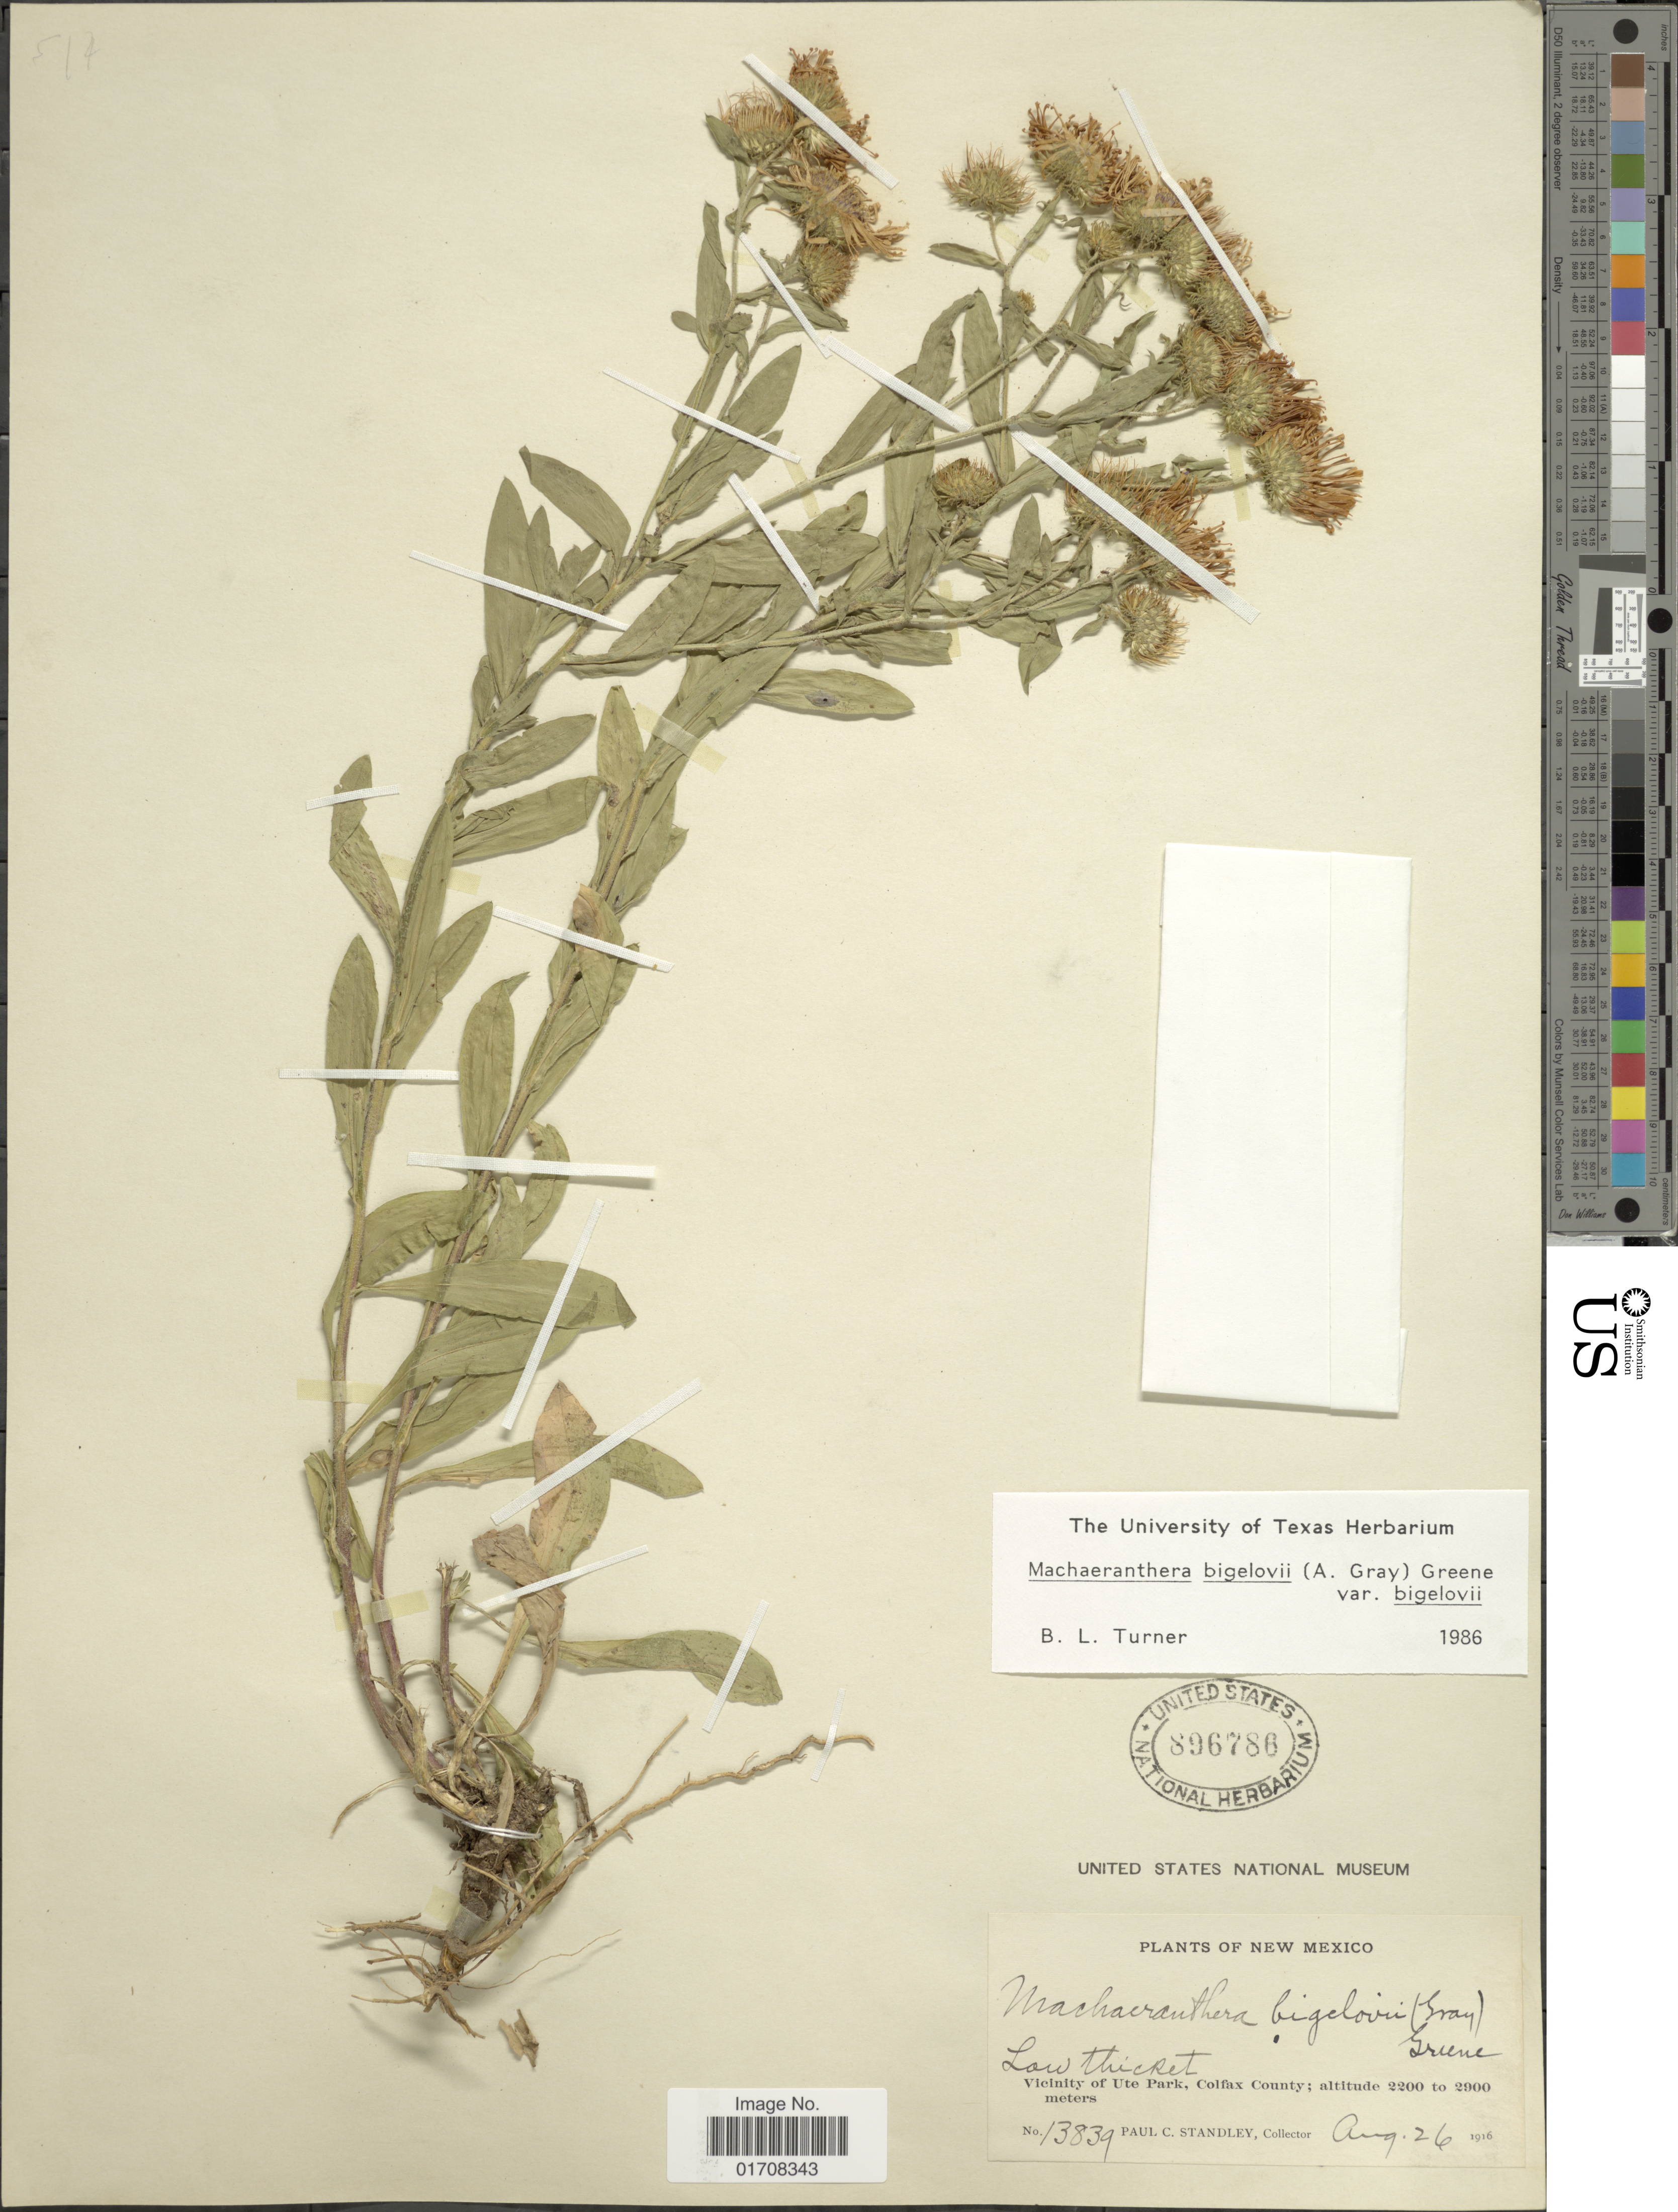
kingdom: Plantae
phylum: Tracheophyta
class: Magnoliopsida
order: Asterales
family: Asteraceae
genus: Machaeranthera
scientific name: Machaeranthera bigelovii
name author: (A. Gray) Greene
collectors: P. C. Standley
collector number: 13839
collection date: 1916-08-26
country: United States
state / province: New Mexico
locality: Vicinity of Ute Park, Colfax County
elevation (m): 2200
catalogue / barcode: US 896786